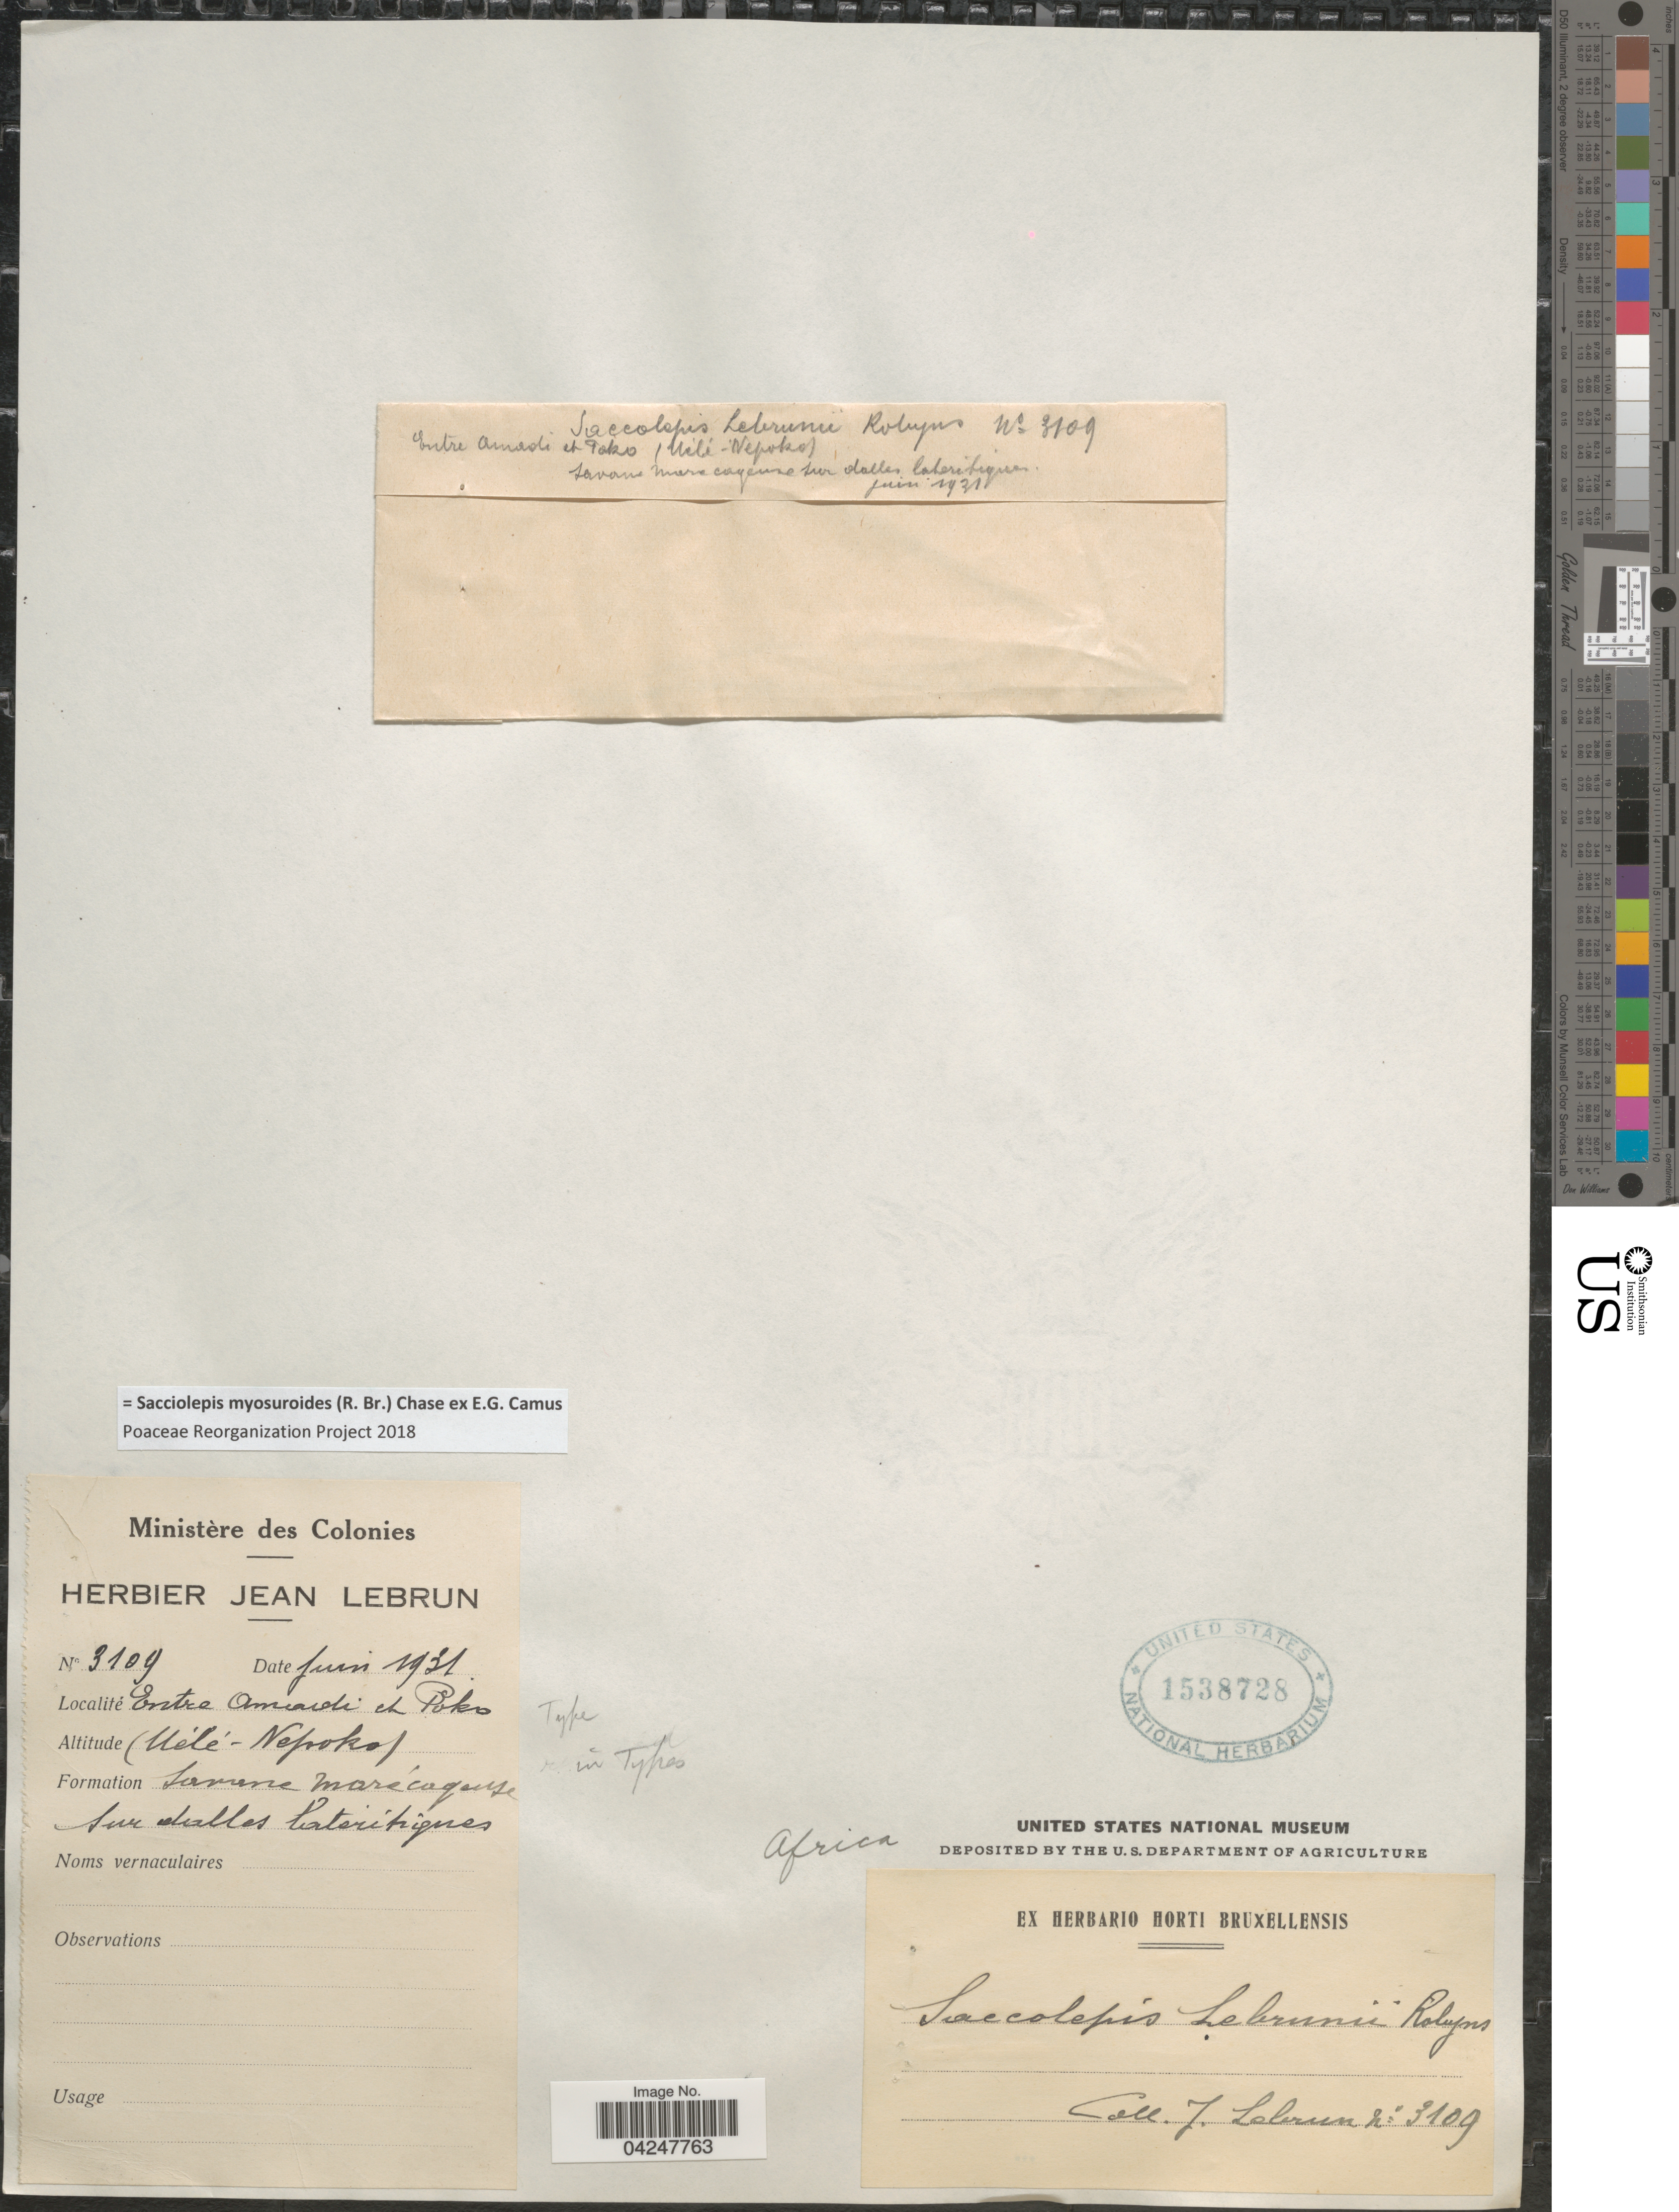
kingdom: Plantae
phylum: Tracheophyta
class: Liliopsida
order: Poales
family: Poaceae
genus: Sacciolepis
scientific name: Sacciolepis myosuroides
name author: (R. Br.) Chase ex E.G. Camus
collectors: J. A. Lebrun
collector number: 3109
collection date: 1931-06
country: Congo, Democratic Republic of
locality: Entre Amadi et Poko. (Uele-Nepoko). Africa.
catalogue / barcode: US 1538728